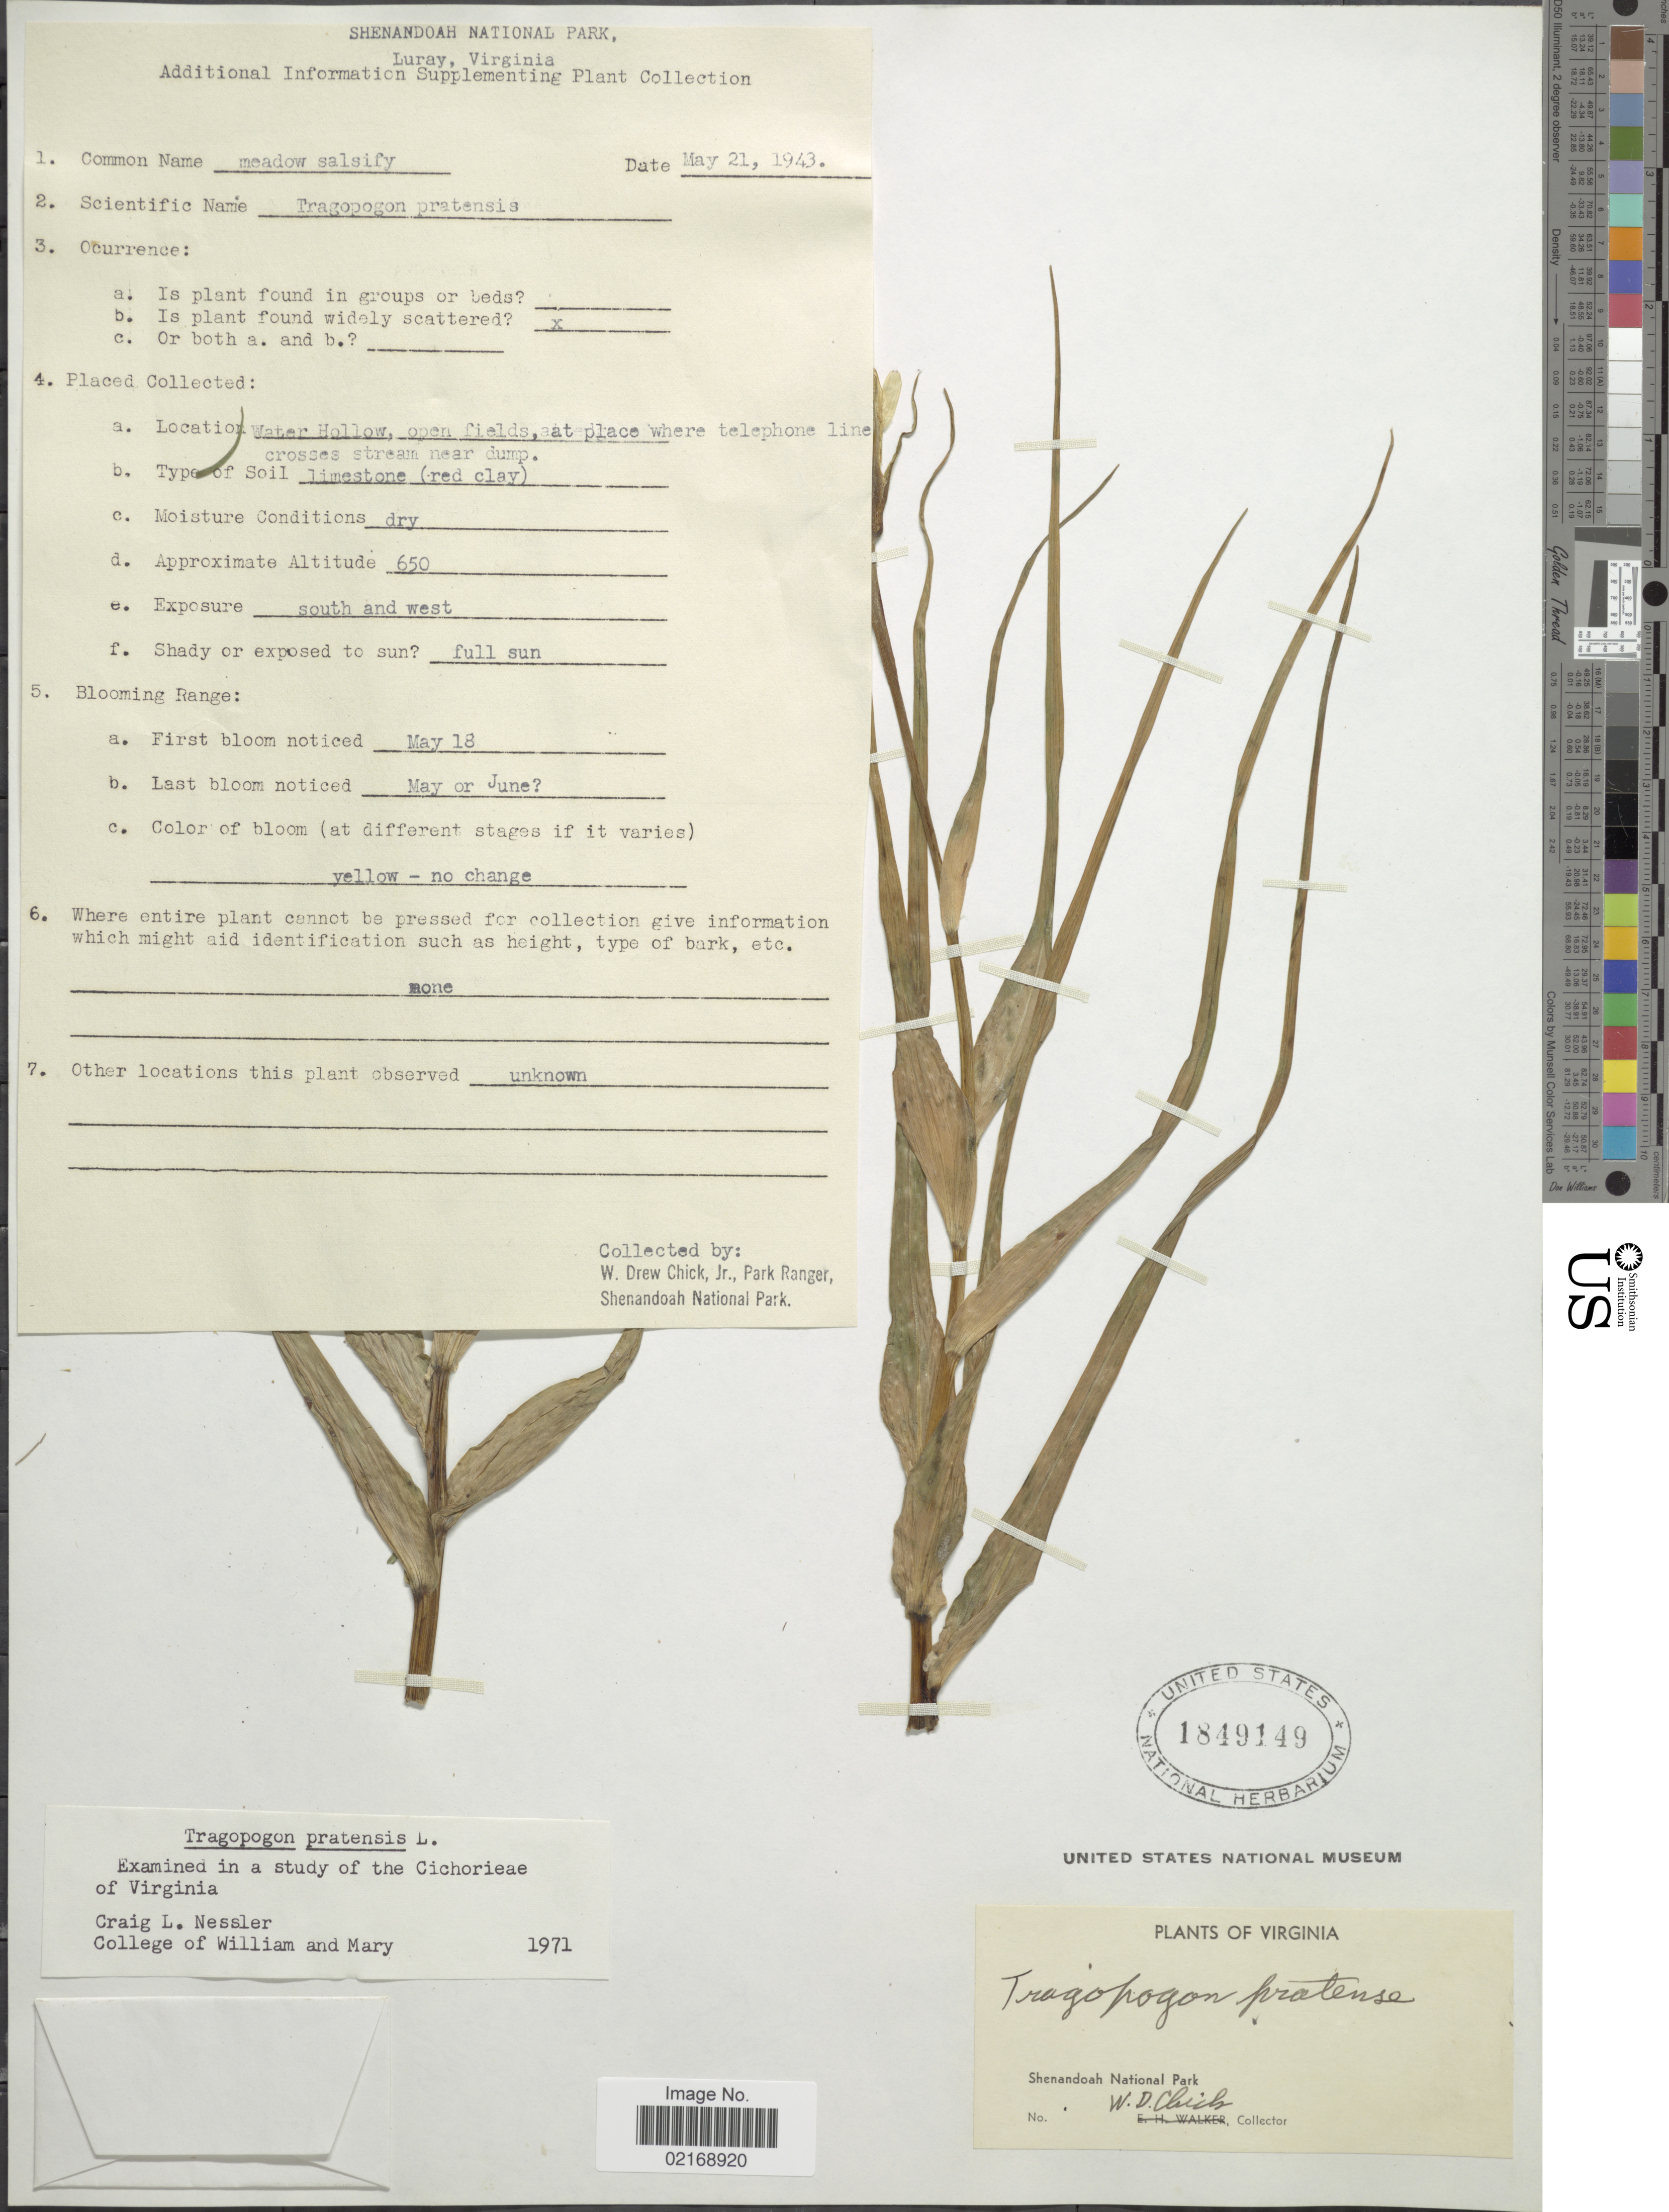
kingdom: Plantae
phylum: Tracheophyta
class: Magnoliopsida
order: Asterales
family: Asteraceae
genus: Tragopogon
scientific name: Tragopogon pratensis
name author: L.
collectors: W. Chick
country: United States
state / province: Virginia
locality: Shenandoah National Park. Water Hollow, at place where telephone line crosses stream near dump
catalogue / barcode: US 1849149